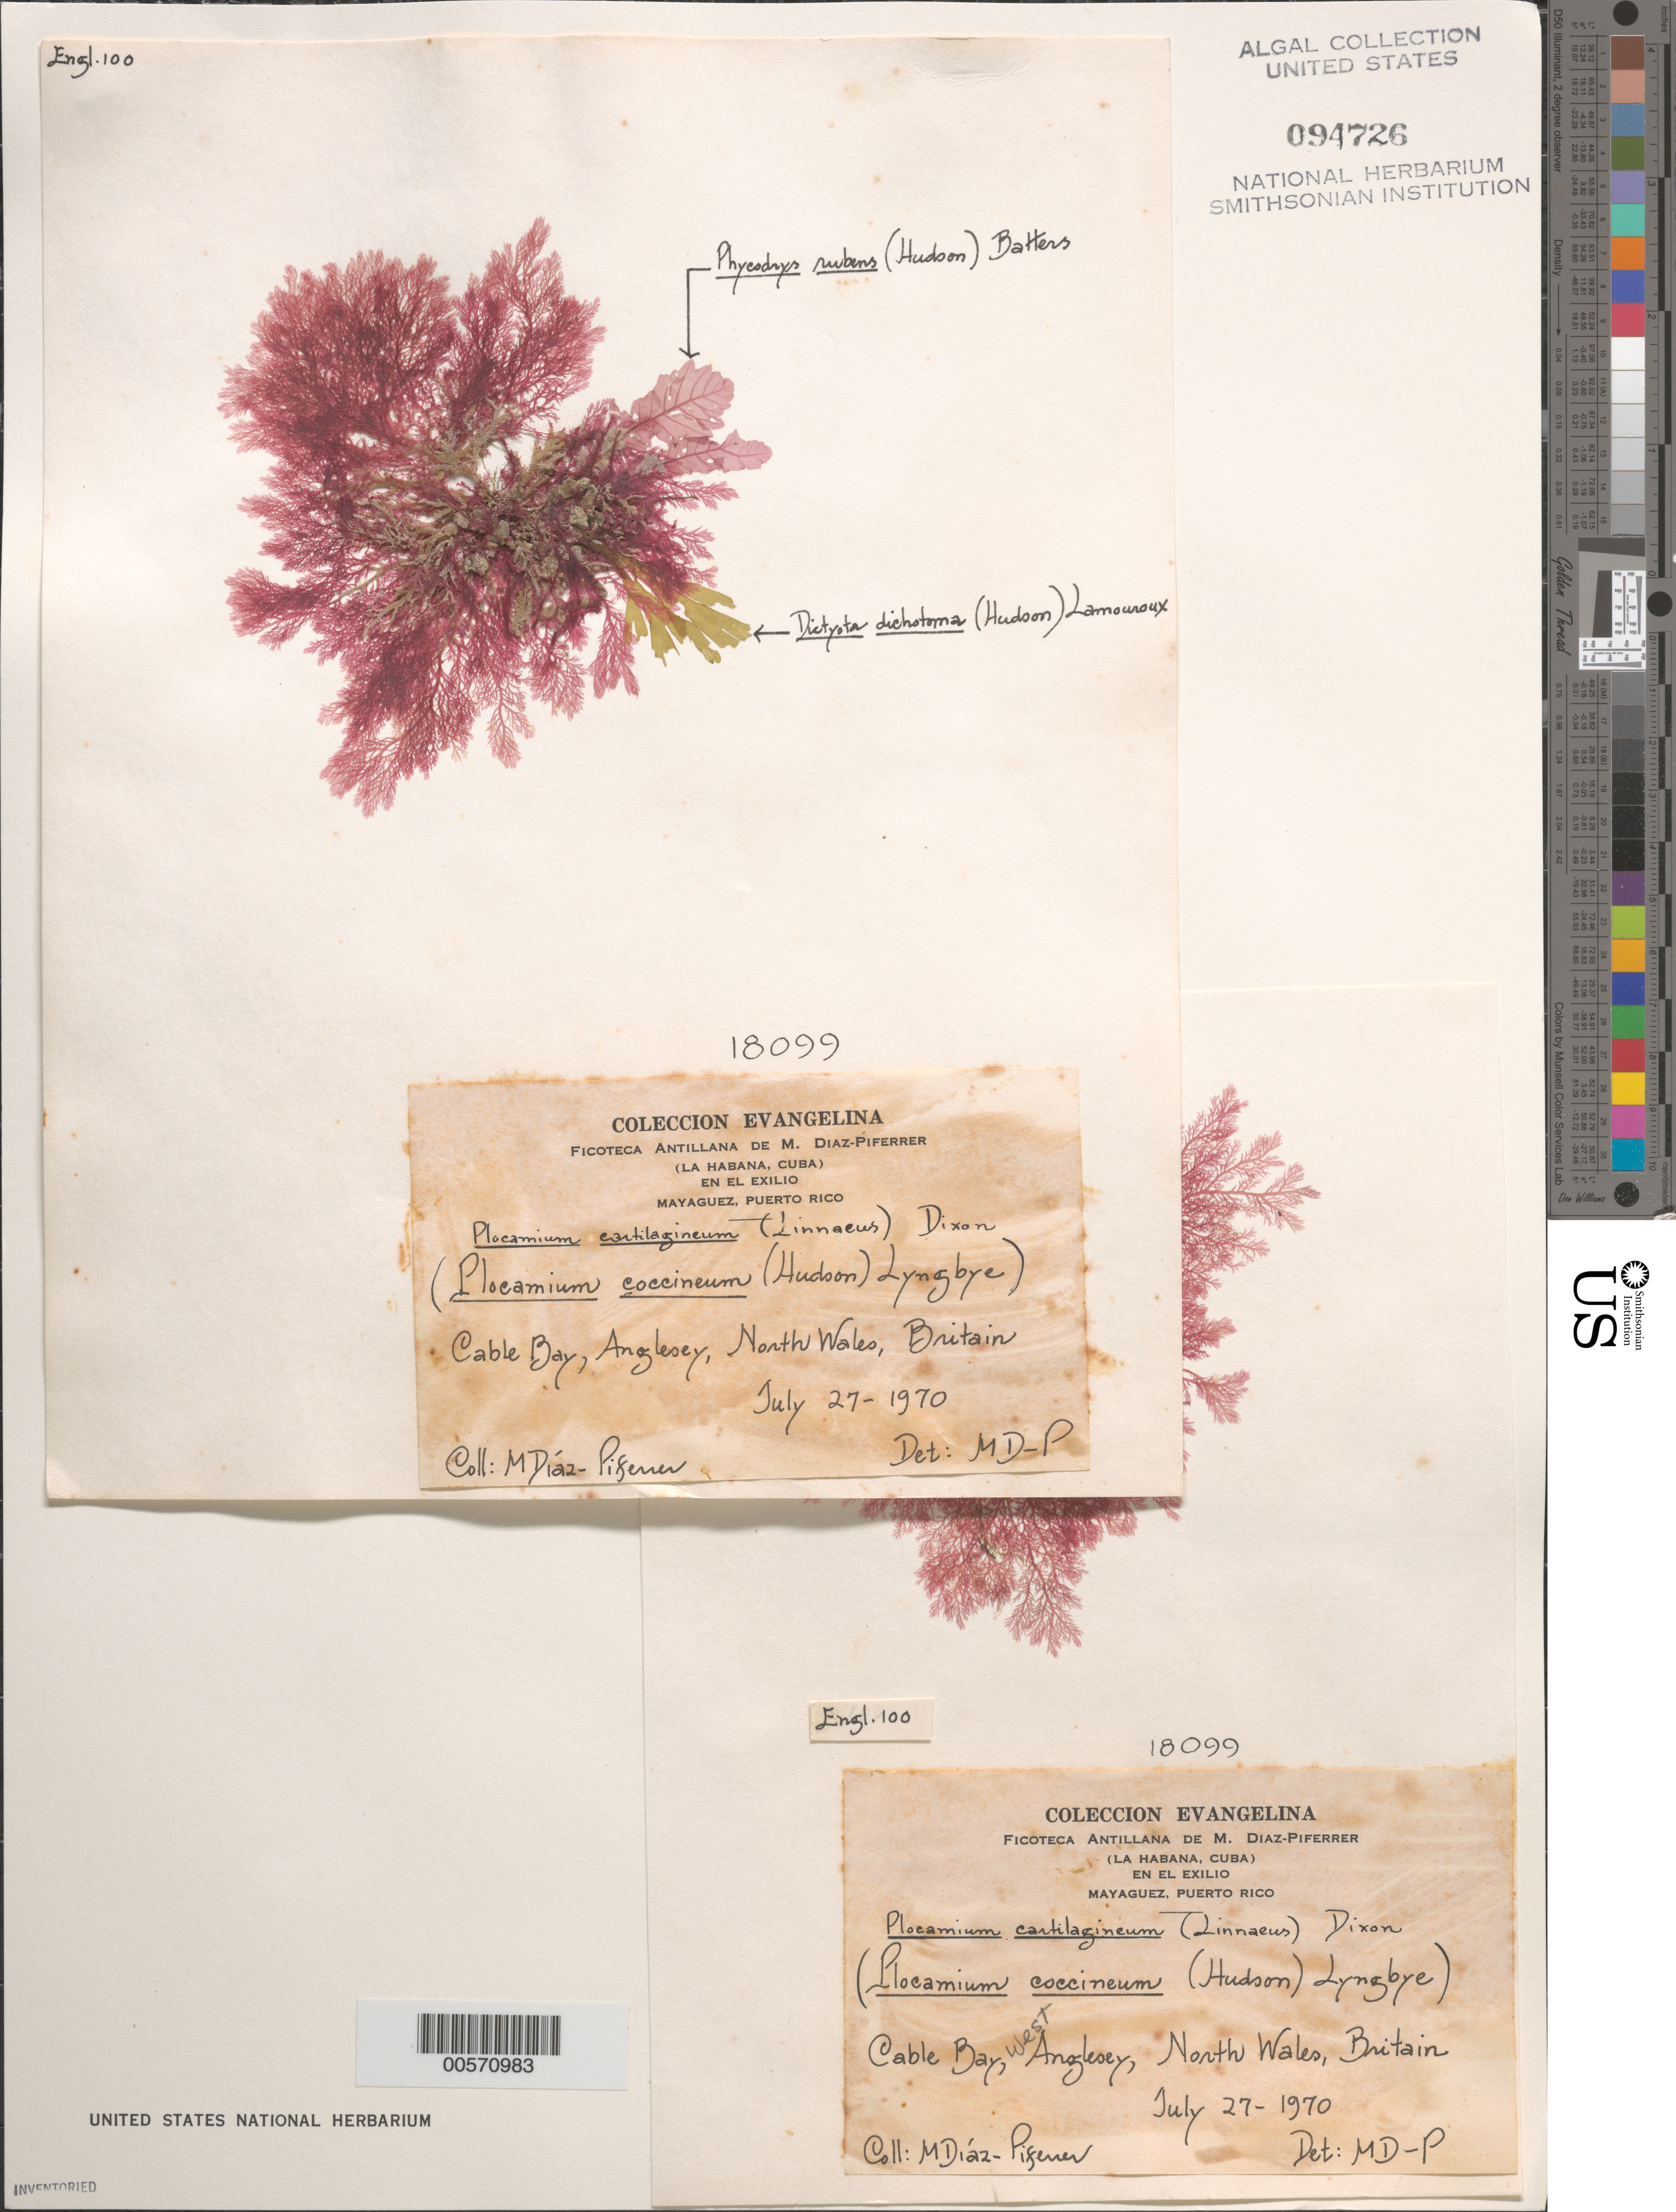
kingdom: Plantae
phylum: Rhodophyta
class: Florideophyceae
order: Plocamiales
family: Plocamiaceae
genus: Plocamium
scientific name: Plocamium cartilagineum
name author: (L.) P.S. Dixon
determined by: Diaz-Piferrer, M.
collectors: M. Diaz-Piferrer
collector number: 18099 & ENGL. 100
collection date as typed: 27 Jul 1970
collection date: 1970-07-27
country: United Kingdom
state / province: Wales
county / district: Gwynedd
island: Anglesey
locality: Cable Bay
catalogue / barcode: US 94726